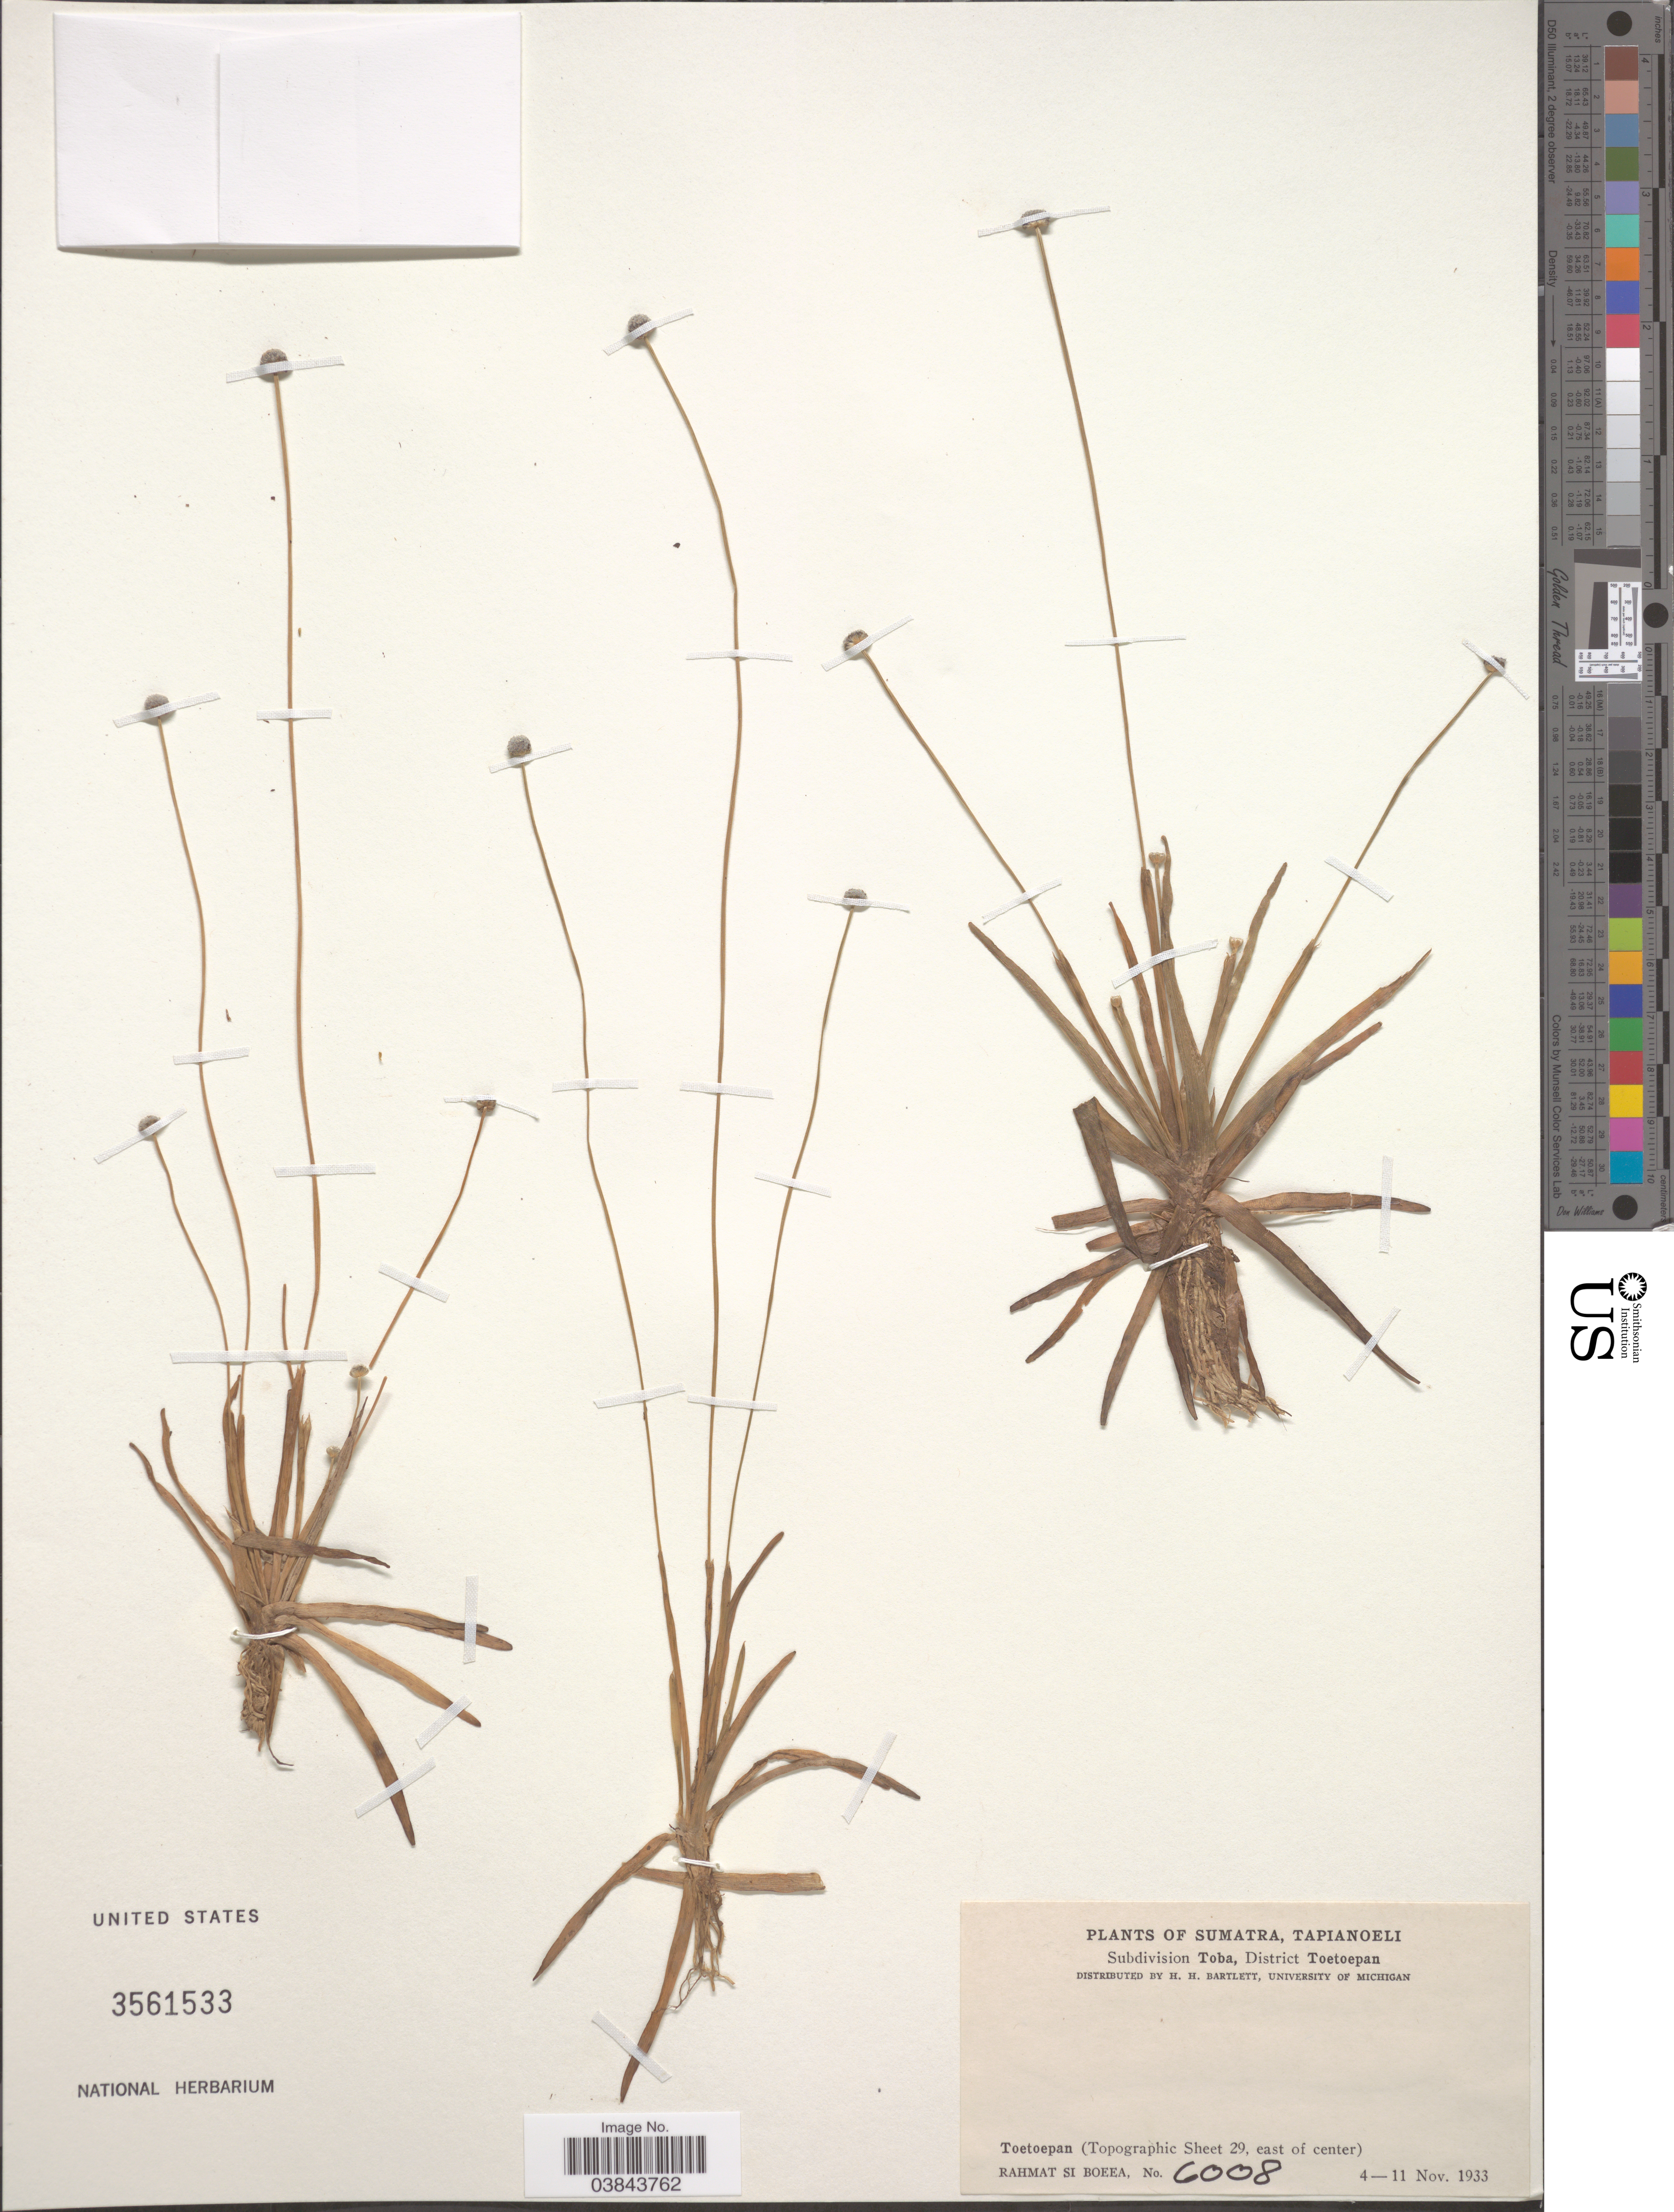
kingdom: Plantae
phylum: Tracheophyta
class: Liliopsida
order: Poales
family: Eriocaulaceae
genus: Eriocaulon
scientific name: Eriocaulon sp.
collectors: Rahmat Si Boeea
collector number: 6008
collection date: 1933-11-04/1933-11-11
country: Indonesia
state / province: Sumatra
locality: Tapianoeli. Subdivision Toba, District Toetoepan. Toetoepan (Topographic Sheete 29, east of center).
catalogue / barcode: US 3561533